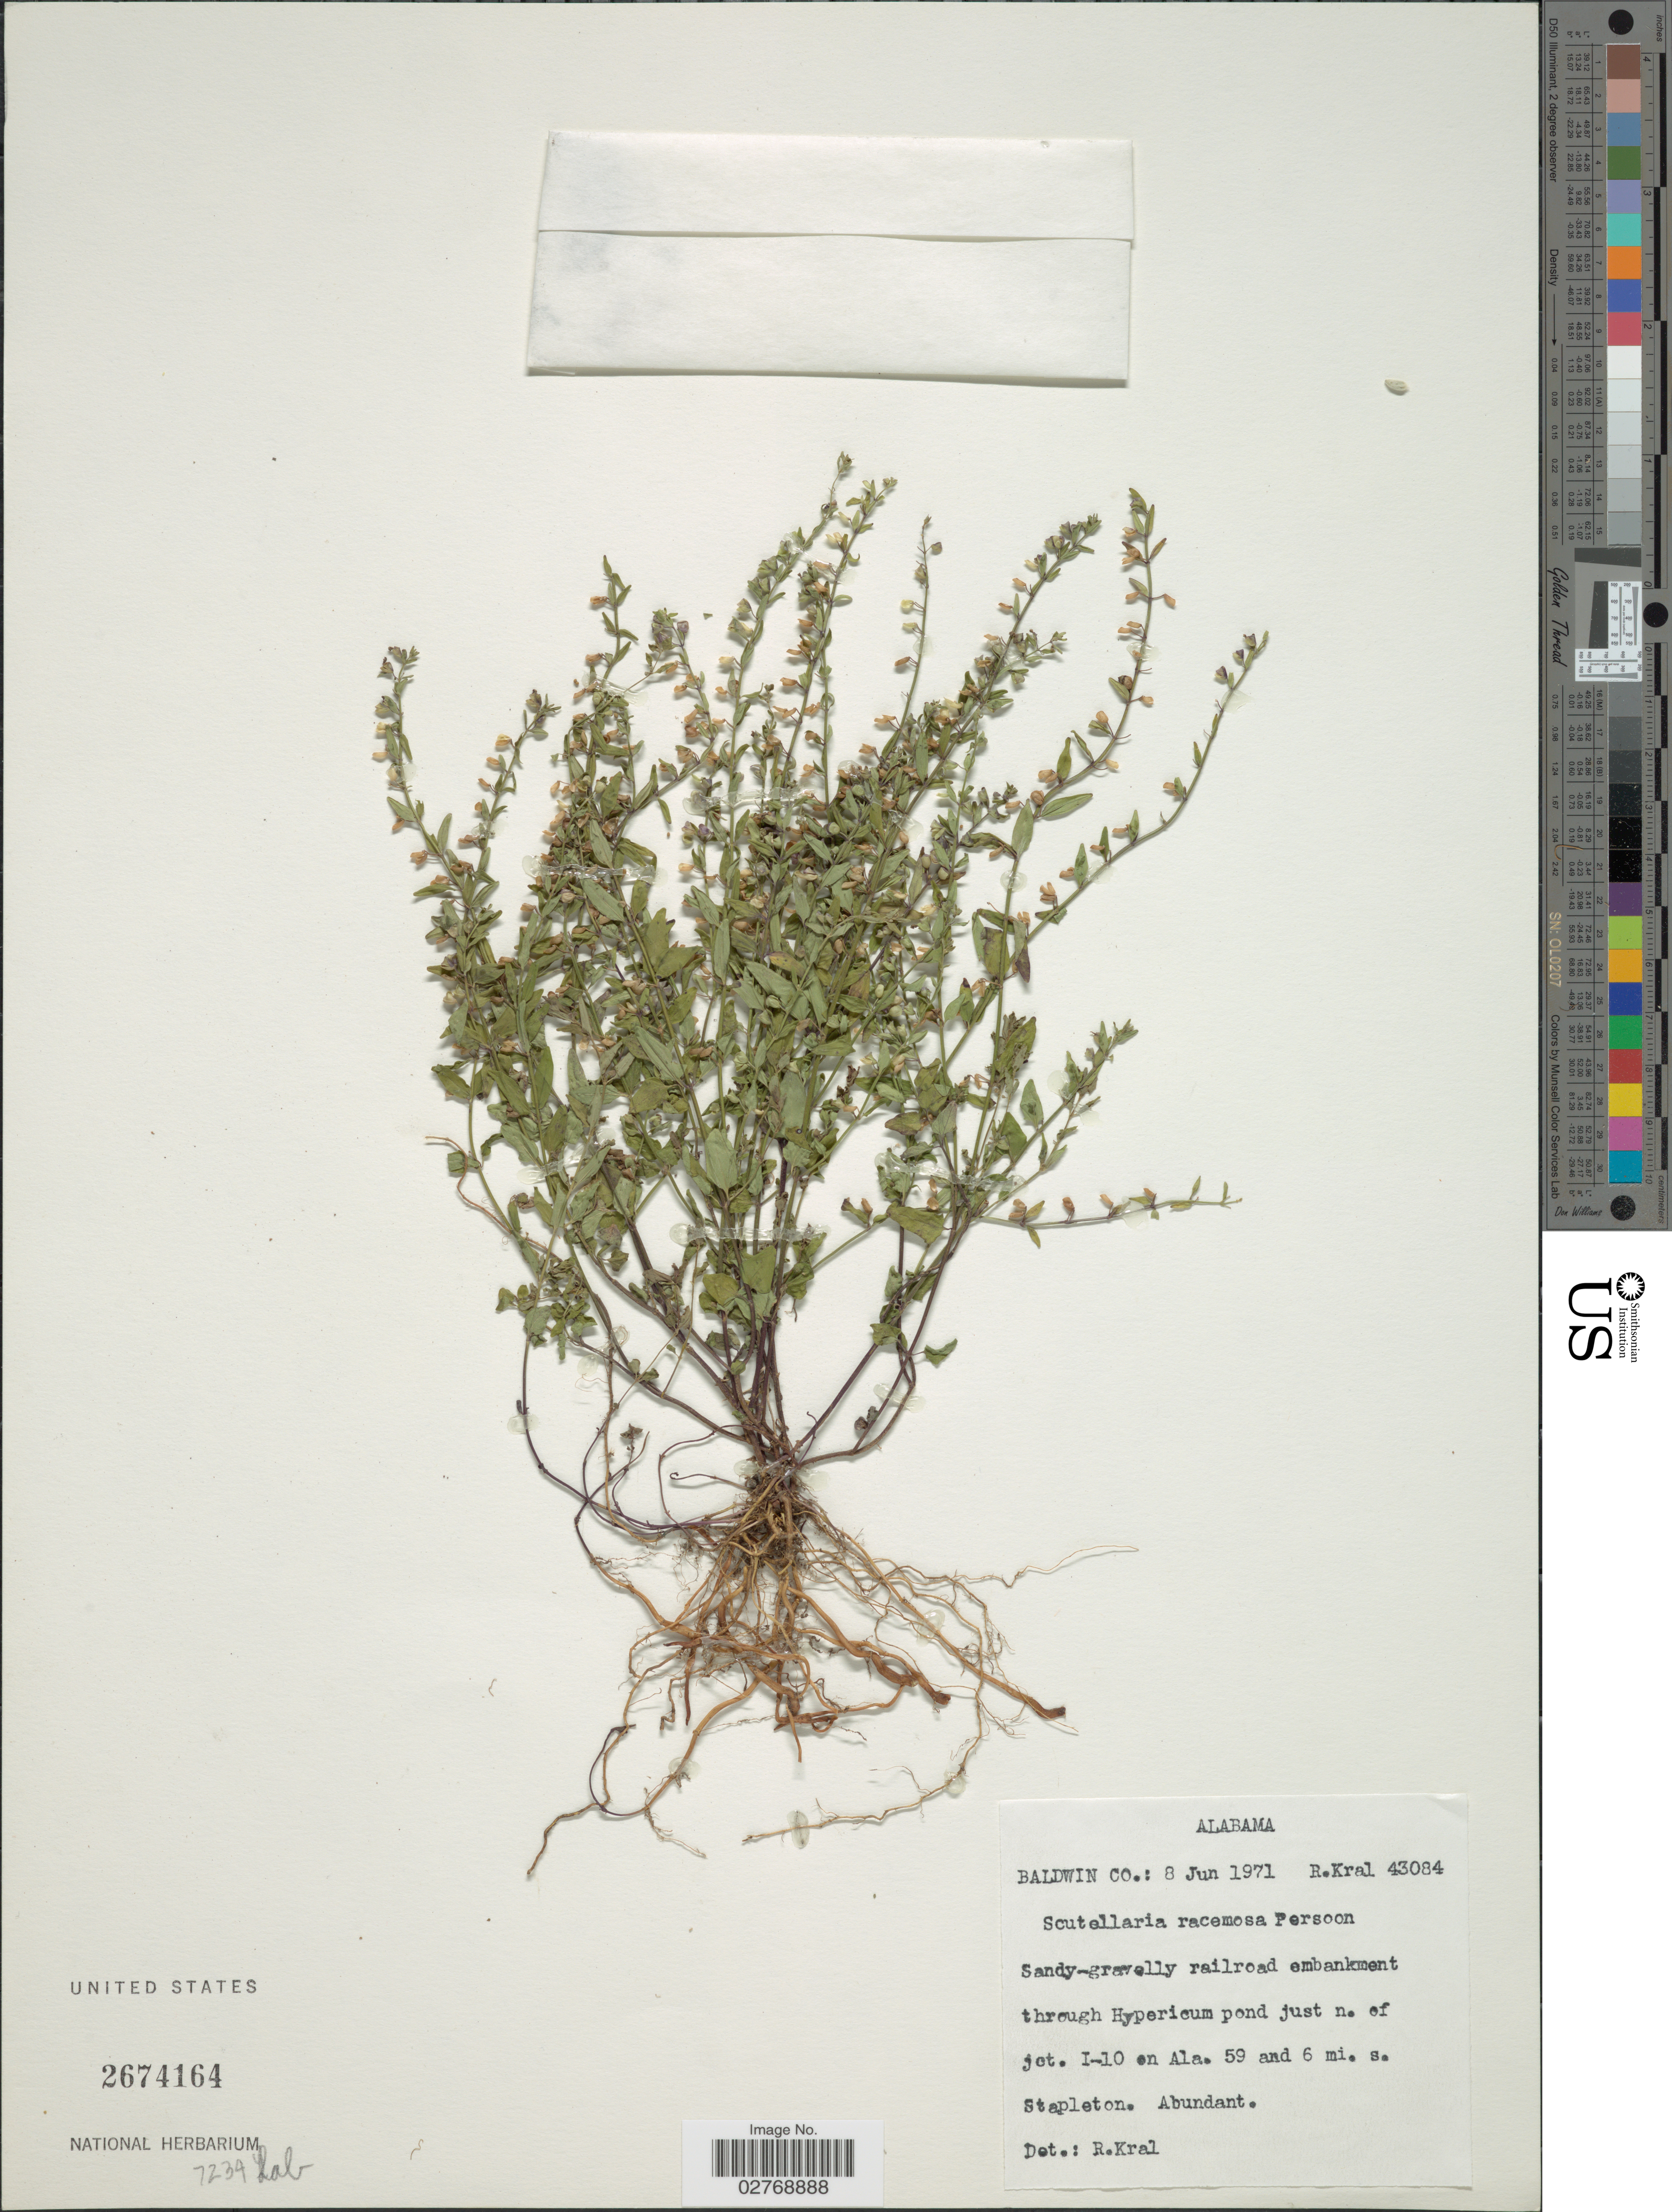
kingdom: Plantae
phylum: Tracheophyta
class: Magnoliopsida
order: Lamiales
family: Lamiaceae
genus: Scutellaria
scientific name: Scutellaria resinosa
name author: Torr.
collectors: R. Kral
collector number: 43084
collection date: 1971-06-08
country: United States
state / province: Alabama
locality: Baldwin Co. Sandy-gravelly railroad embankment through Hypericum pond just n. of jct. I-I0 en Ala. 59 and 6 mi. s. Stapleton.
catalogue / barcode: US 2674164